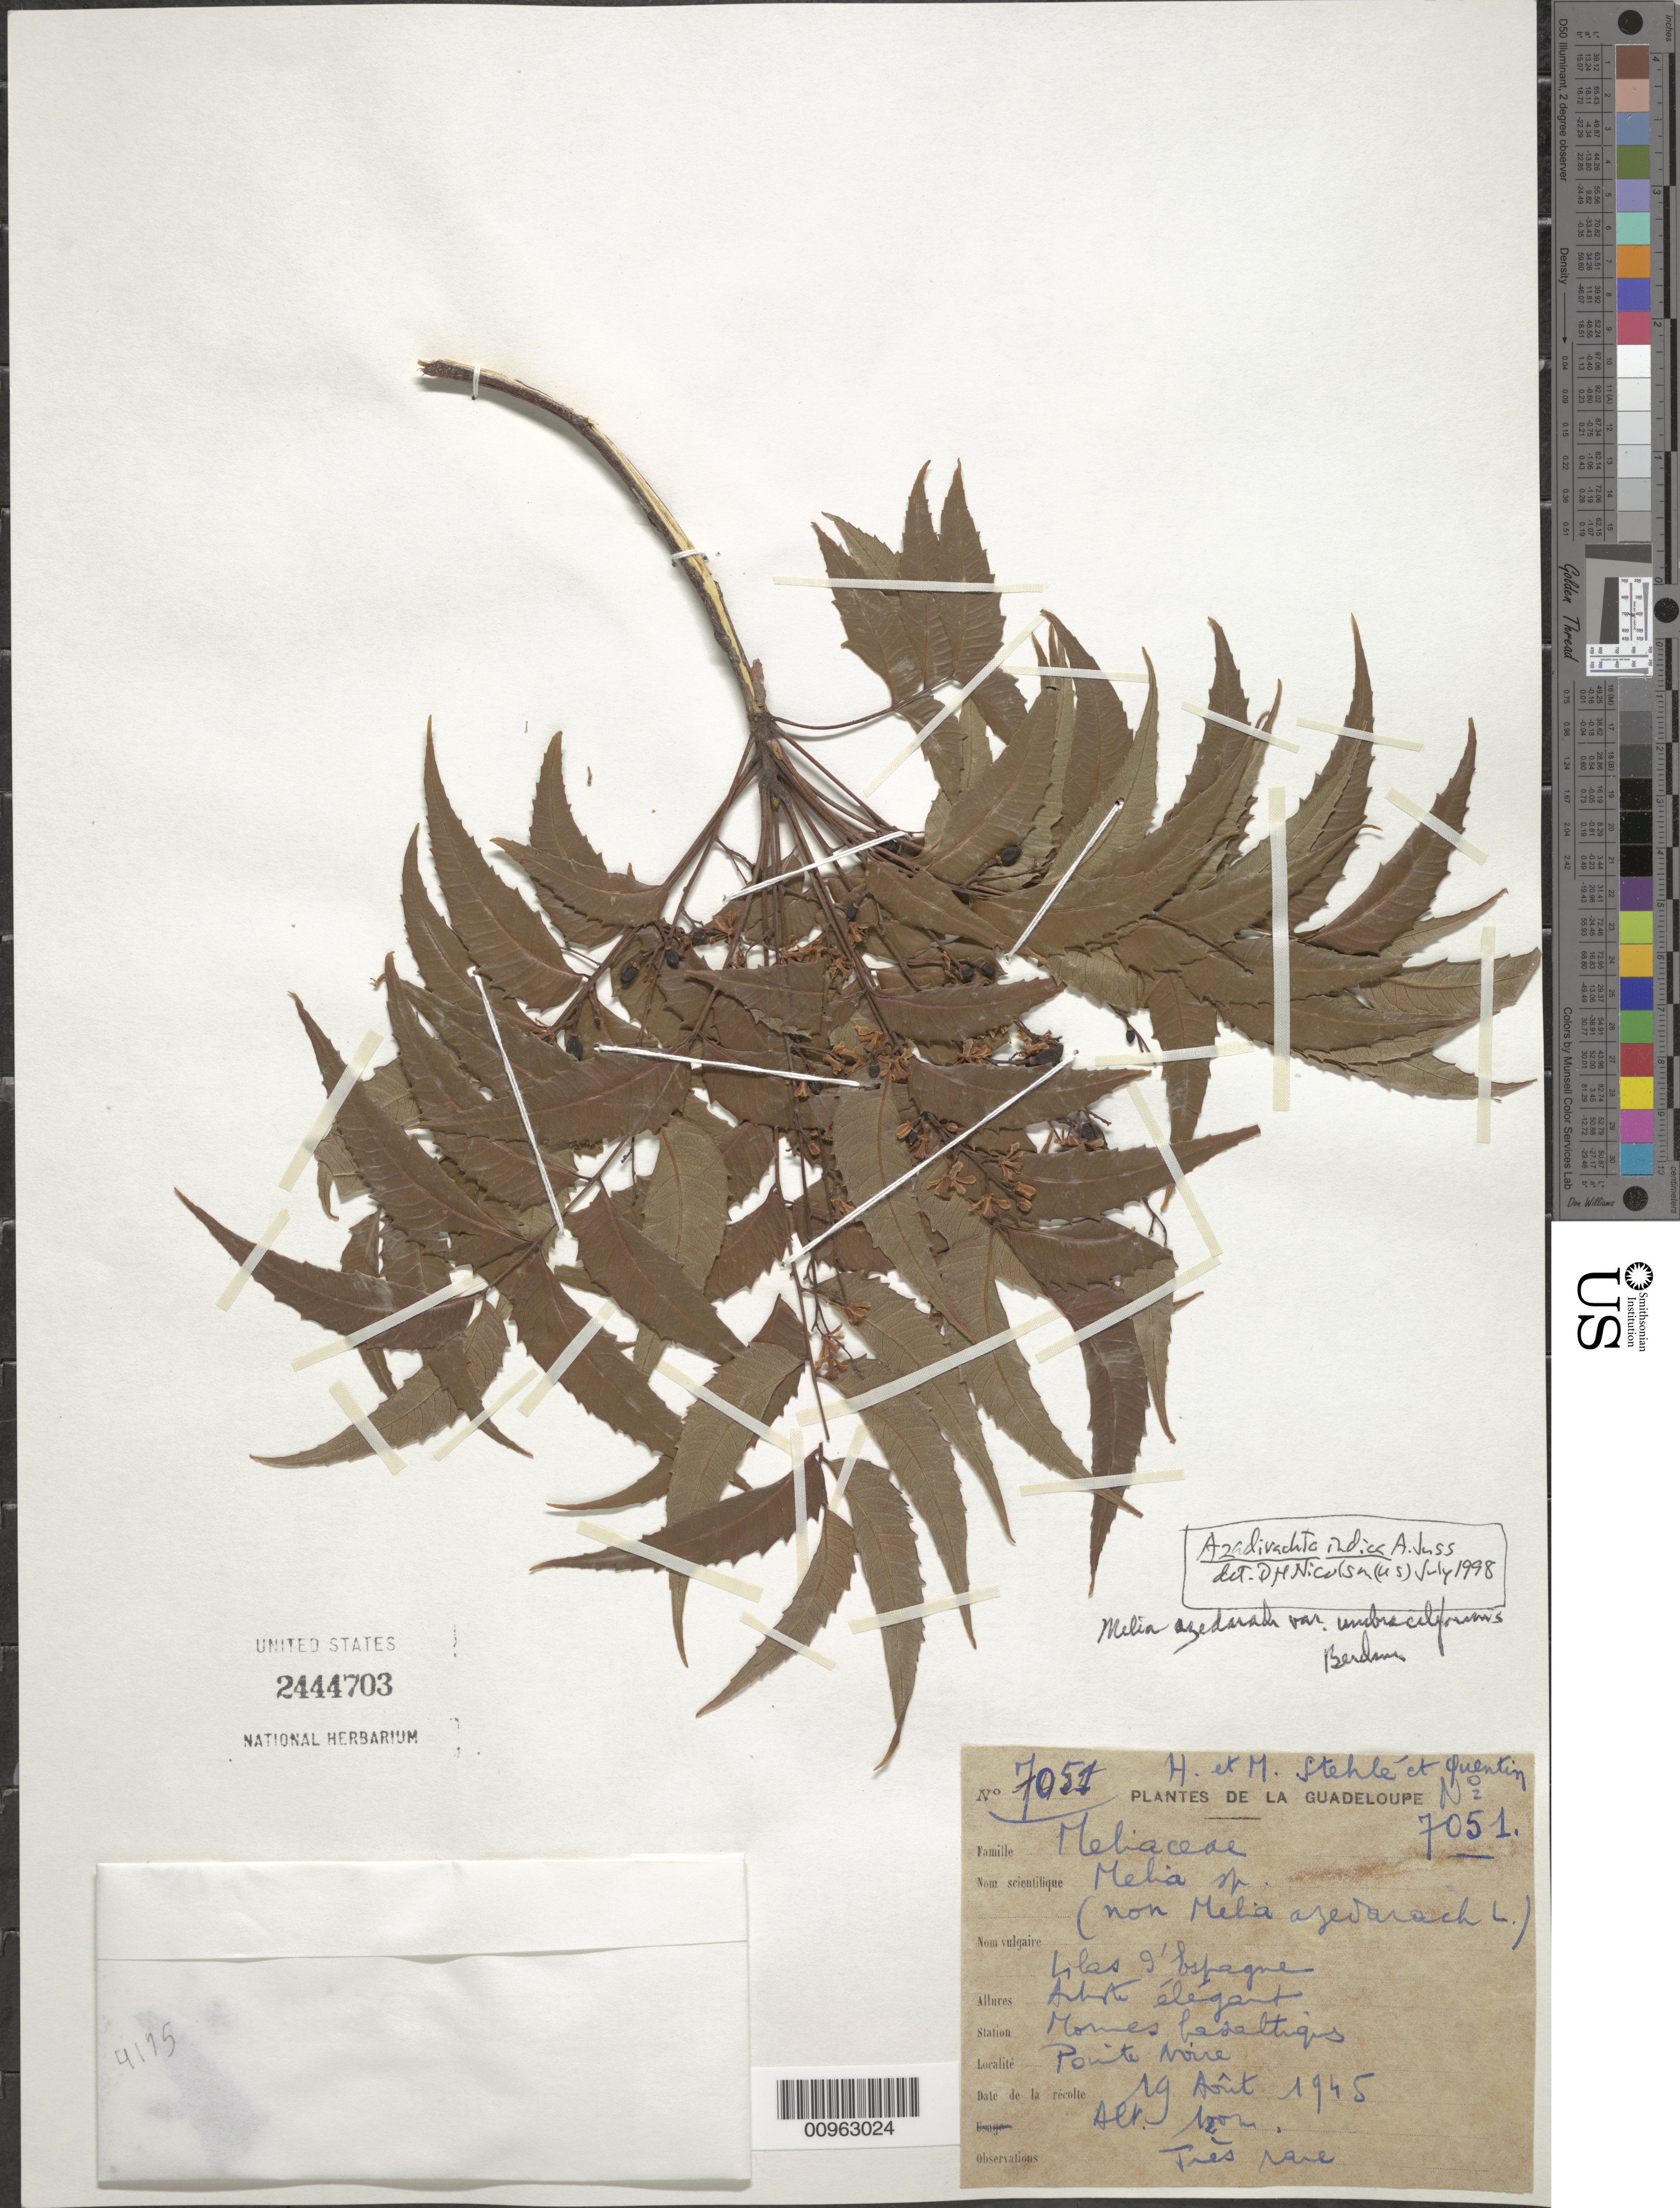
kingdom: Plantae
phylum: Tracheophyta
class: Magnoliopsida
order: Sapindales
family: Meliaceae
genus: Azadirachta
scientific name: Azadirachta indica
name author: A. Juss.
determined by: Nicolson, Dan H.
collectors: H. Stehlé, M. Stehlé & R. Quentin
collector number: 7051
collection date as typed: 19 Aug 1945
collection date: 1945-08-19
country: Guadeloupe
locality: Pointe Noire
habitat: Mornes basltiques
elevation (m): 120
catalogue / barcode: US 2444703